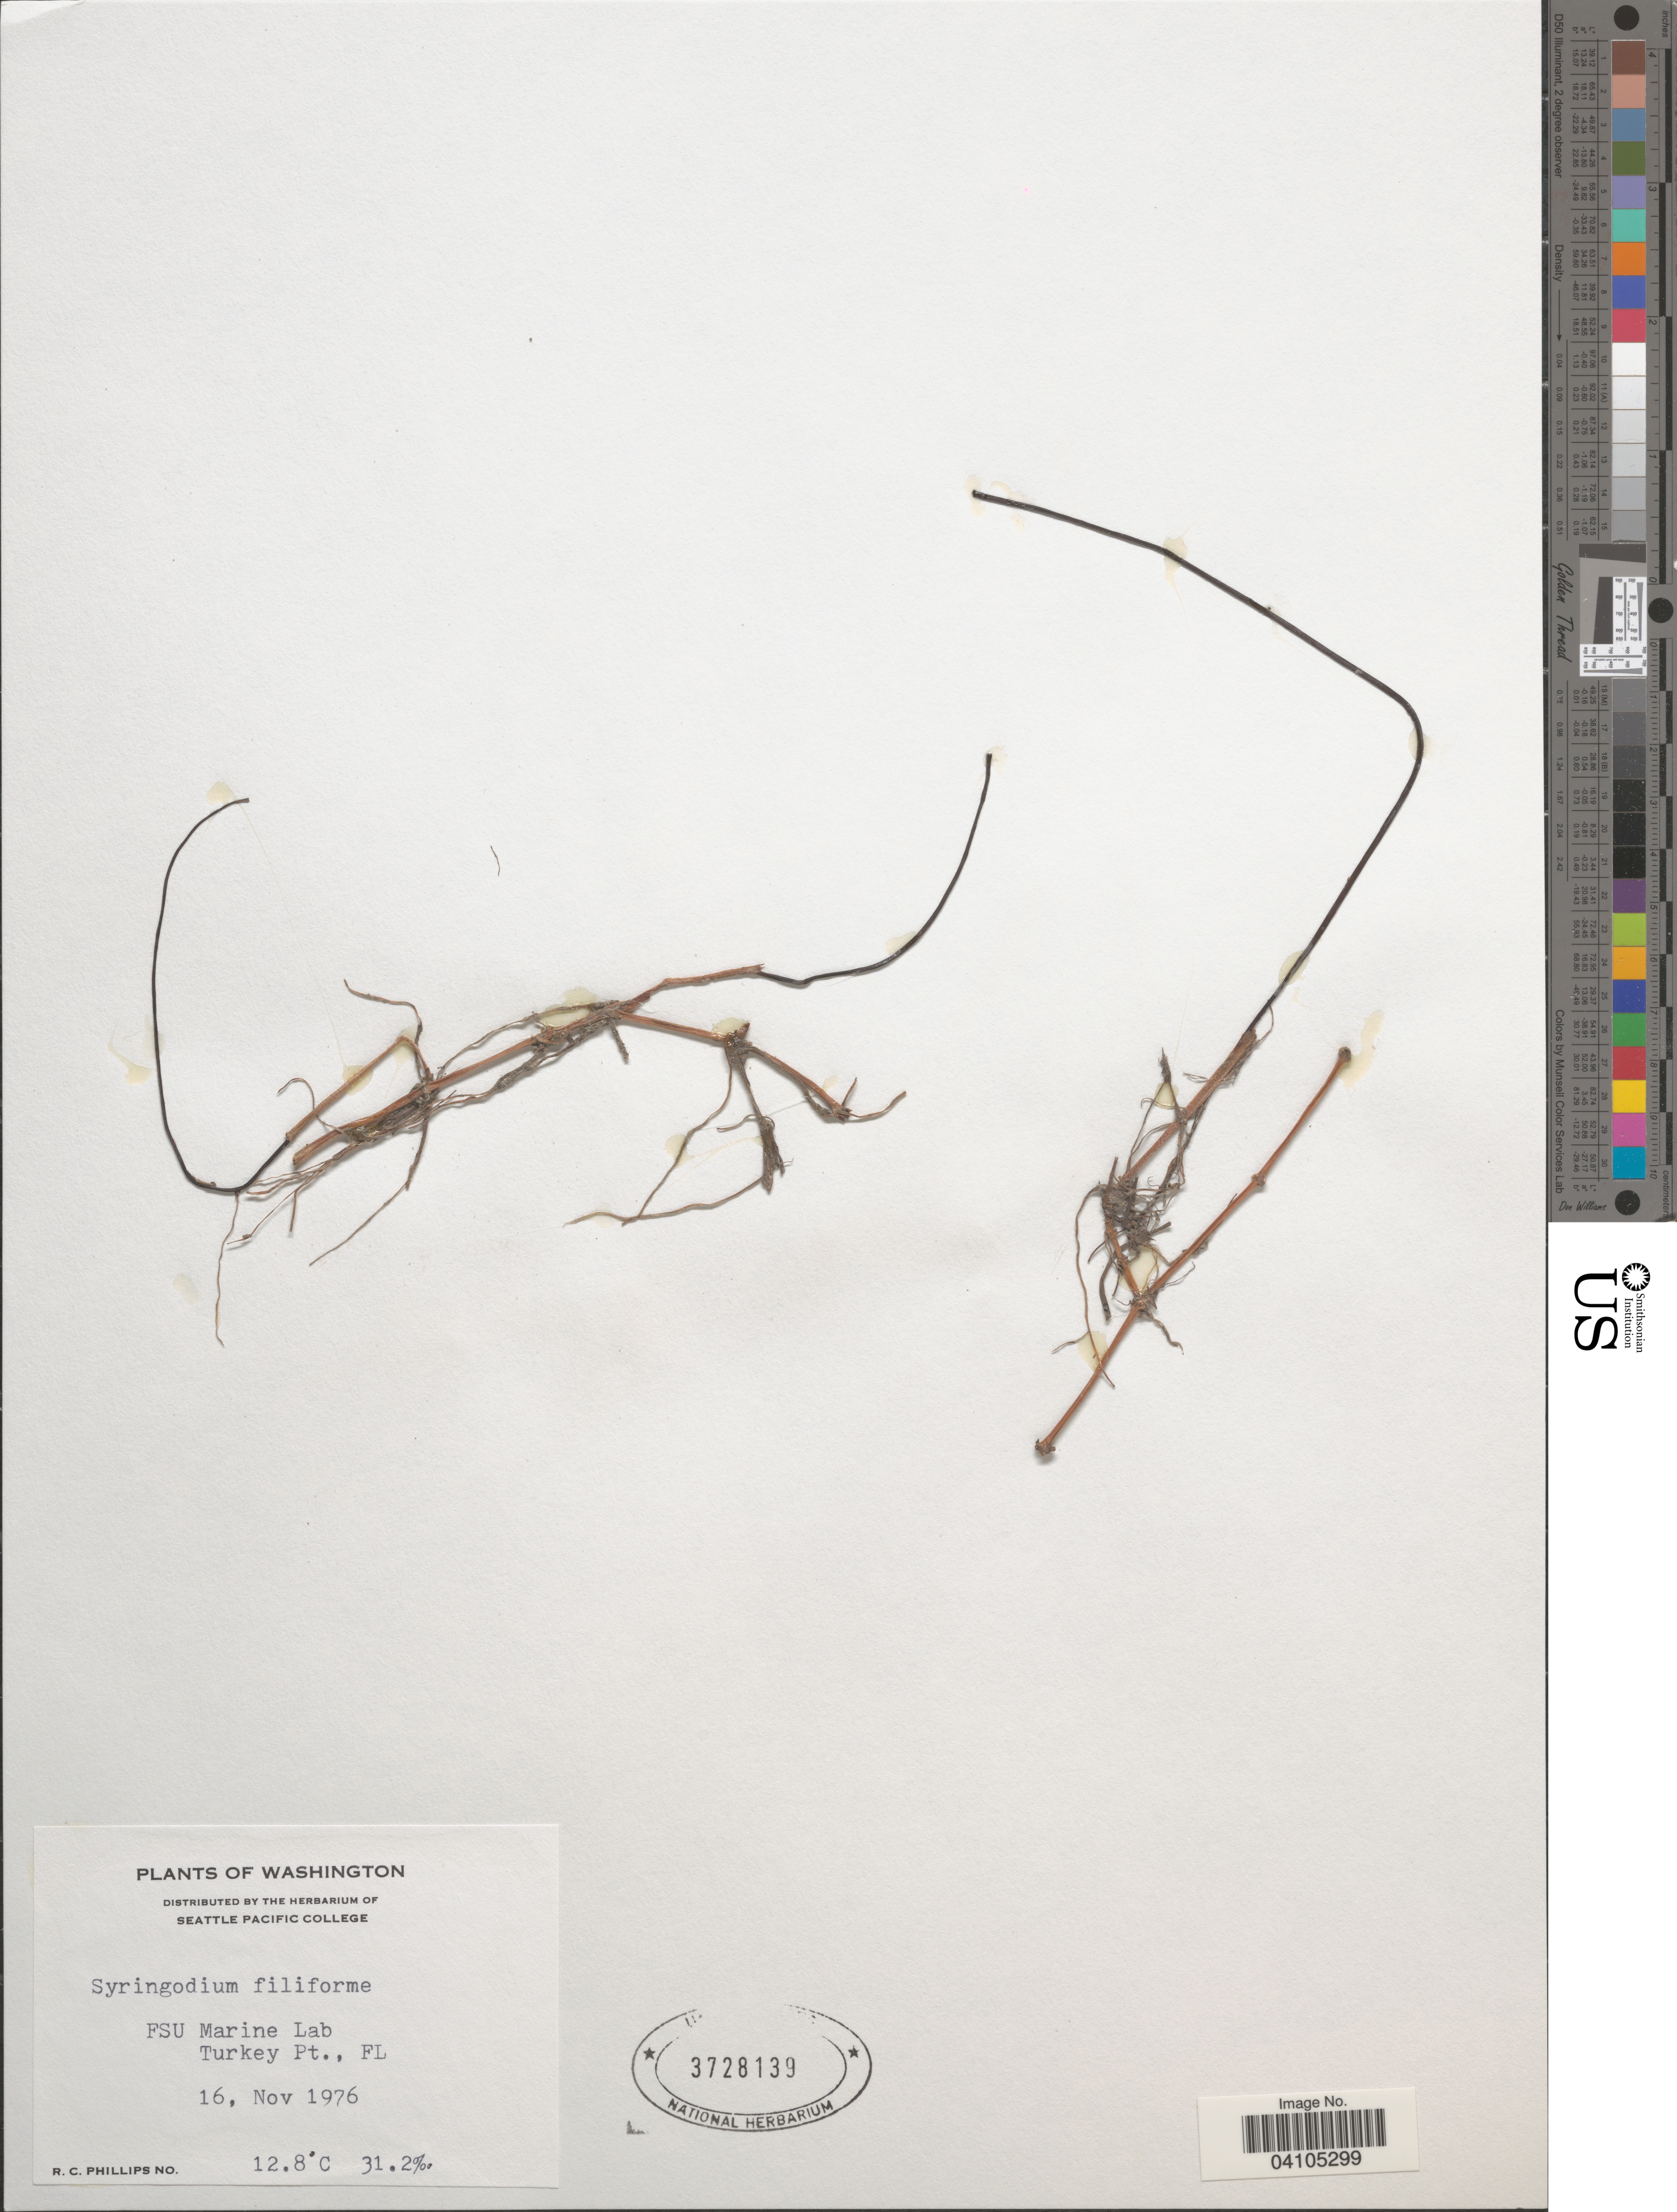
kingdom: Plantae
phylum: Tracheophyta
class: Liliopsida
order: Alismatales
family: Cymodoceaceae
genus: Syringodium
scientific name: Syringodium filiforme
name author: Kütz.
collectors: R. C. Phillips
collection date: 1976-11-16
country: United States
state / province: Florida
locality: FSU Marine Lab. Turkey Pt.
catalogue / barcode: US 3728139